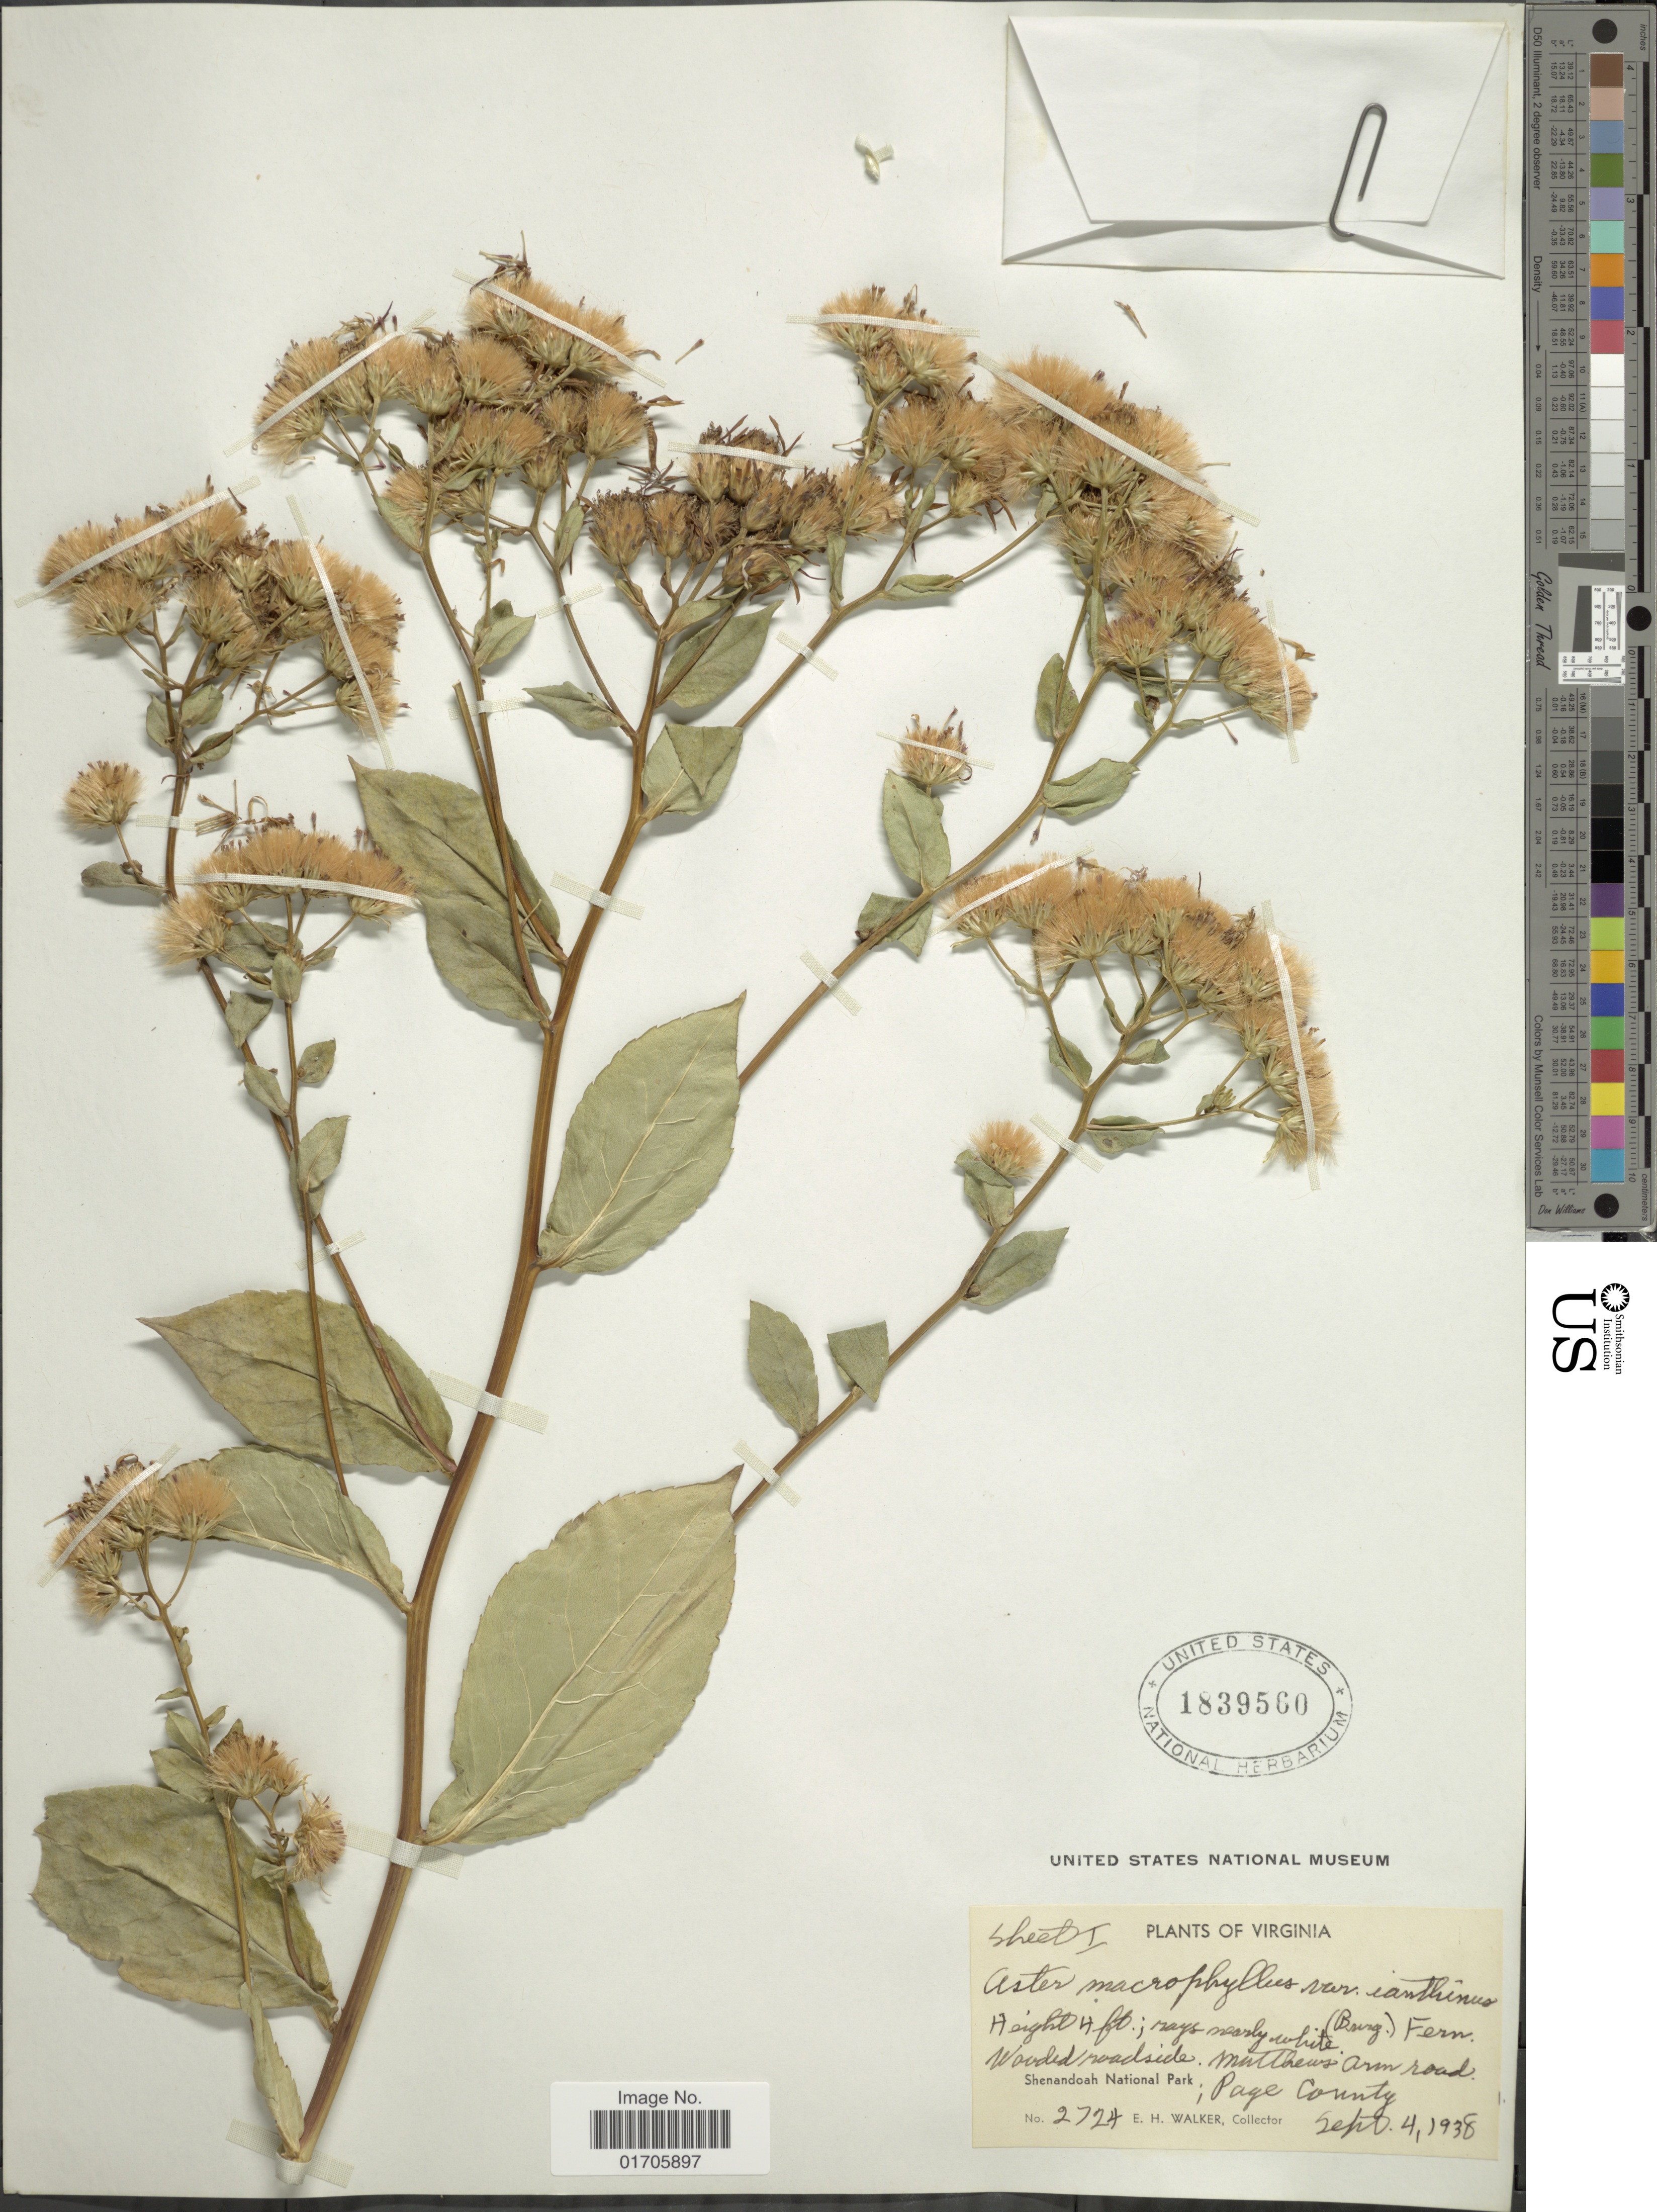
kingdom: Plantae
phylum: Tracheophyta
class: Magnoliopsida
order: Asterales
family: Asteraceae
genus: Eurybia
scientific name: Eurybia macrophylla var. ianthina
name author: (E.S. Burgess) G. Wilh. & Rericha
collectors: E. H. Walker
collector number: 2724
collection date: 1938-09-04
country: United States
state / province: Virginia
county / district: Page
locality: Virginia. Wooded roadside. Matthews Arm road. Shenandoah National Park; Page County.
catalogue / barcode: US 1839560